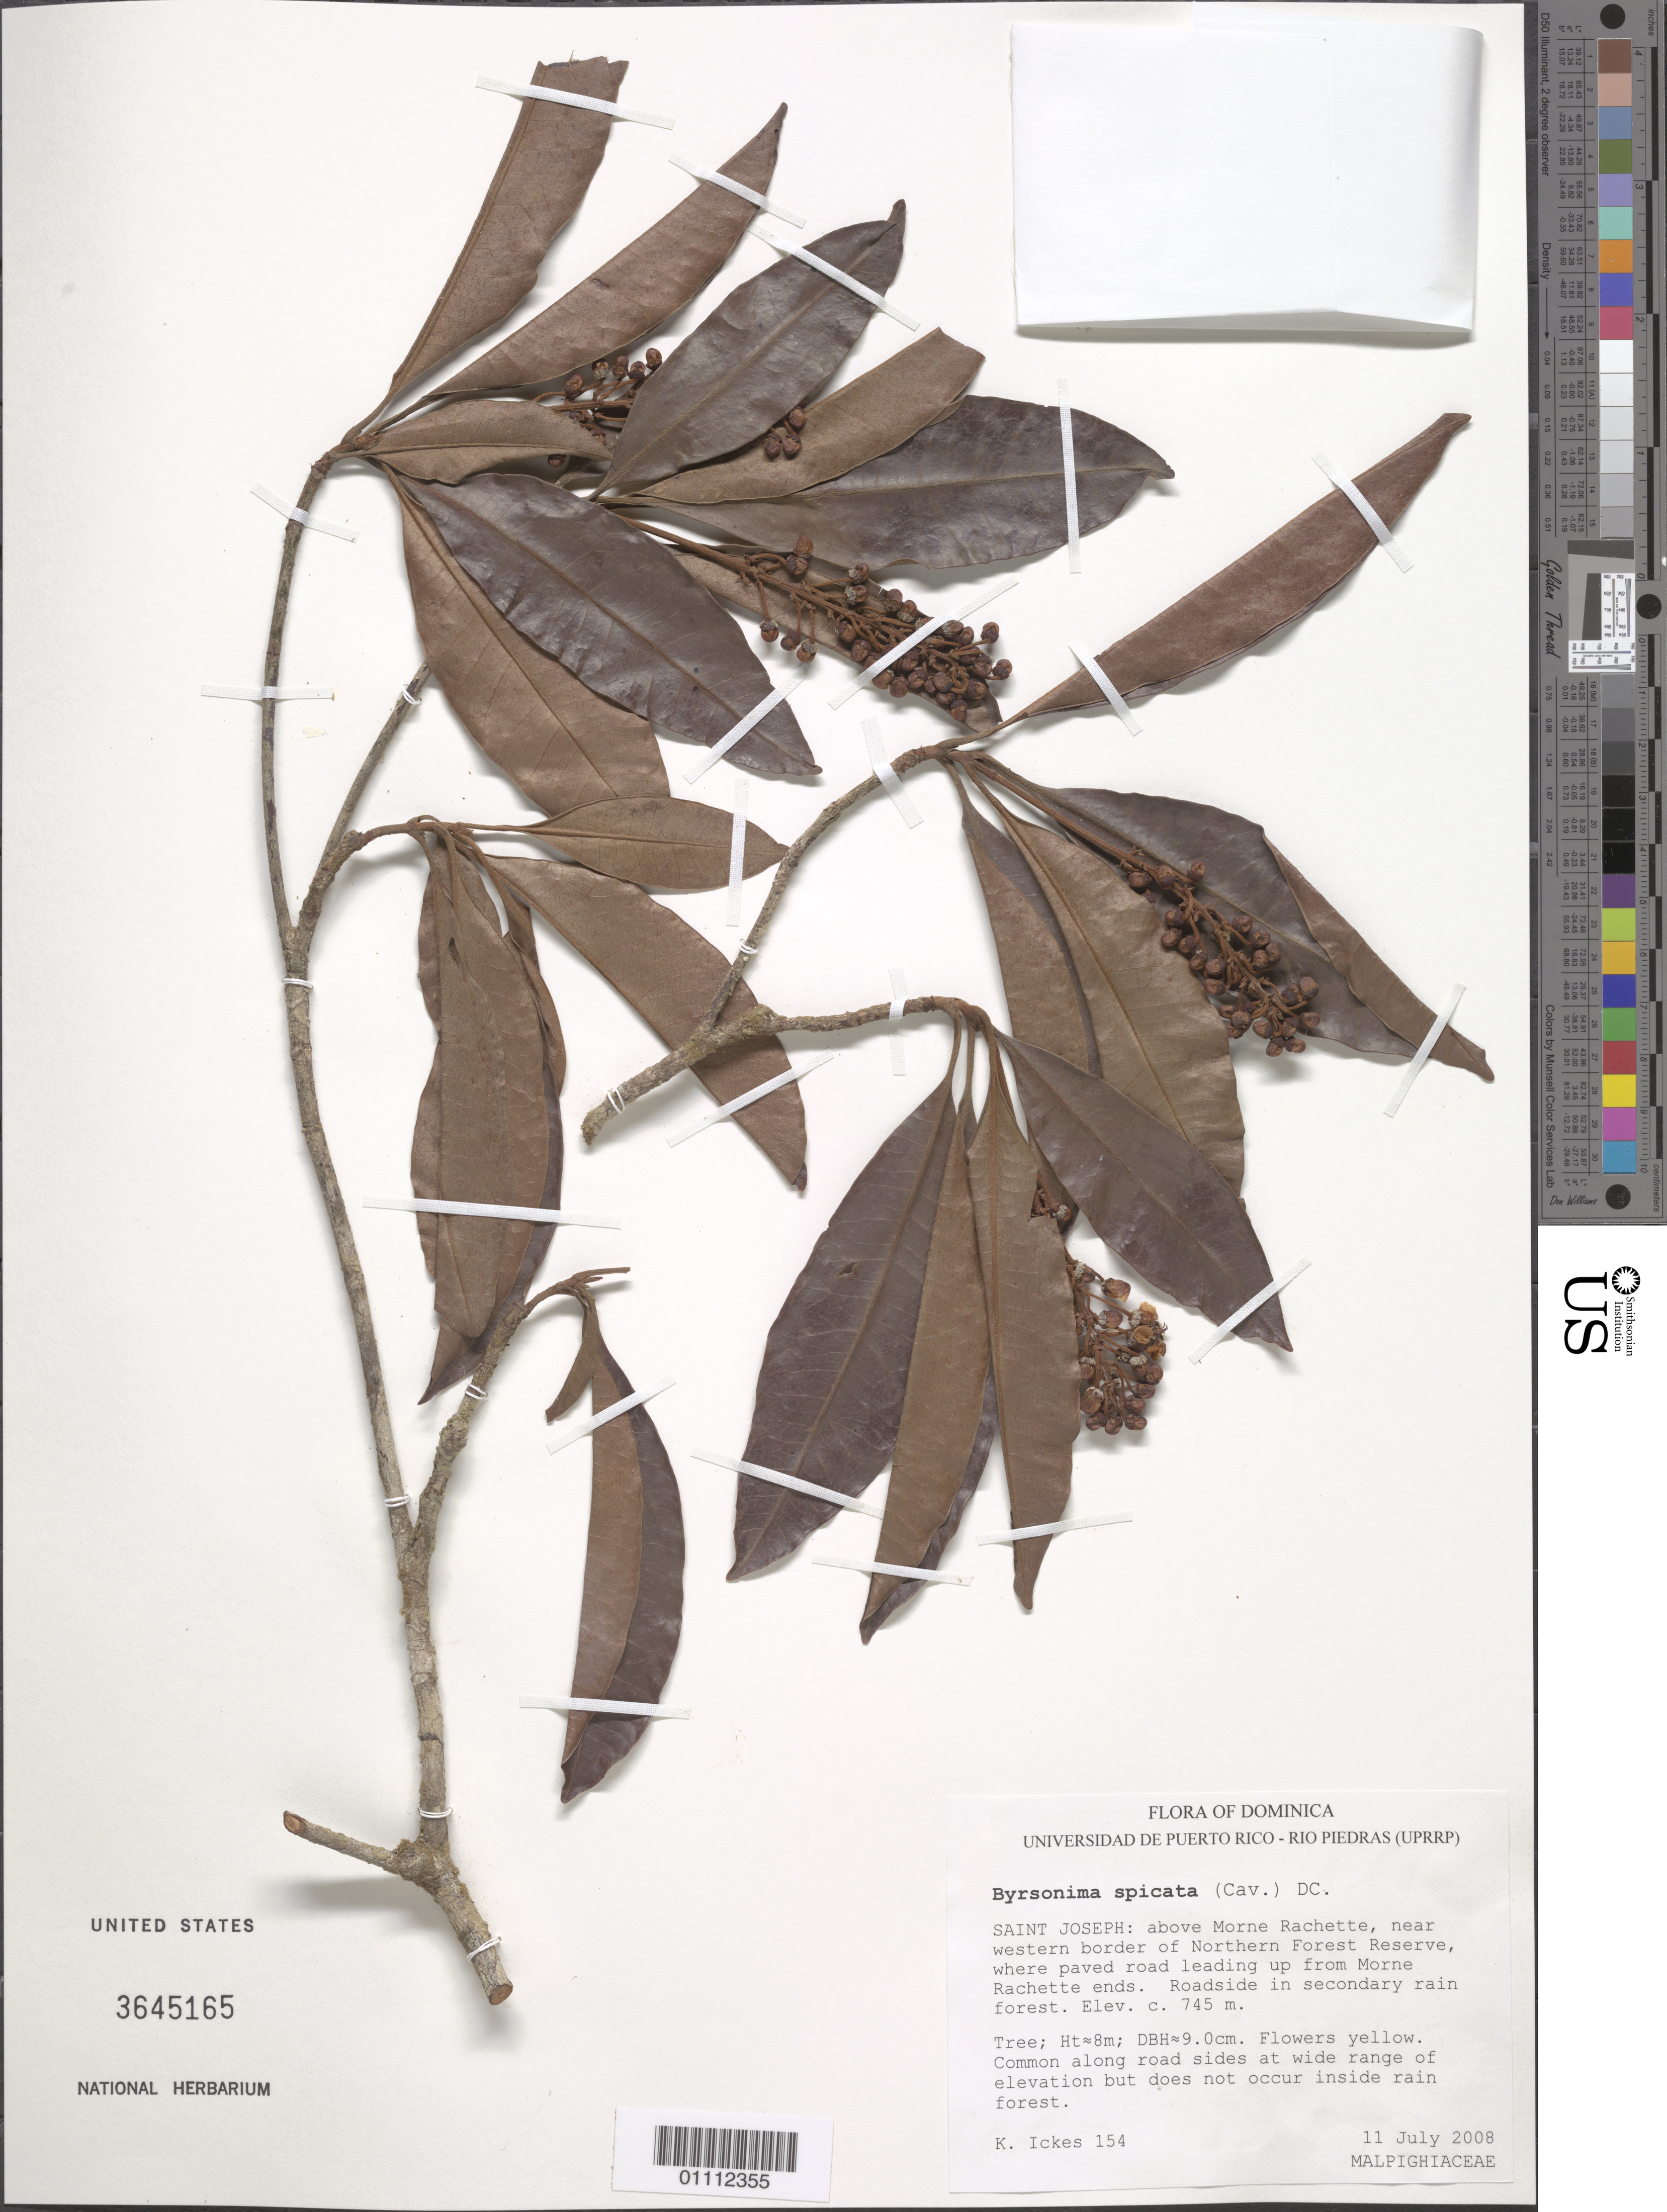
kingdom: Plantae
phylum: Tracheophyta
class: Magnoliopsida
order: Malpighiales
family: Malpighiaceae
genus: Byrsonima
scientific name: Byrsonima spicata (Cav.) DC.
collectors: K. Ickes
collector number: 154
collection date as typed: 11 Jul 2008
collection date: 2008-07-11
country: Dominica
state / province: St. Joseph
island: Dominica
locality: Northern Forest Reserve, western border above Morne Rachette, where paved road leading up from Morne Rachette ends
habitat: Roadside in secondary rain forest. Common along roadsides at wide range of elevation but does not occur inside rain forest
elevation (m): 745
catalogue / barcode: US 3645165